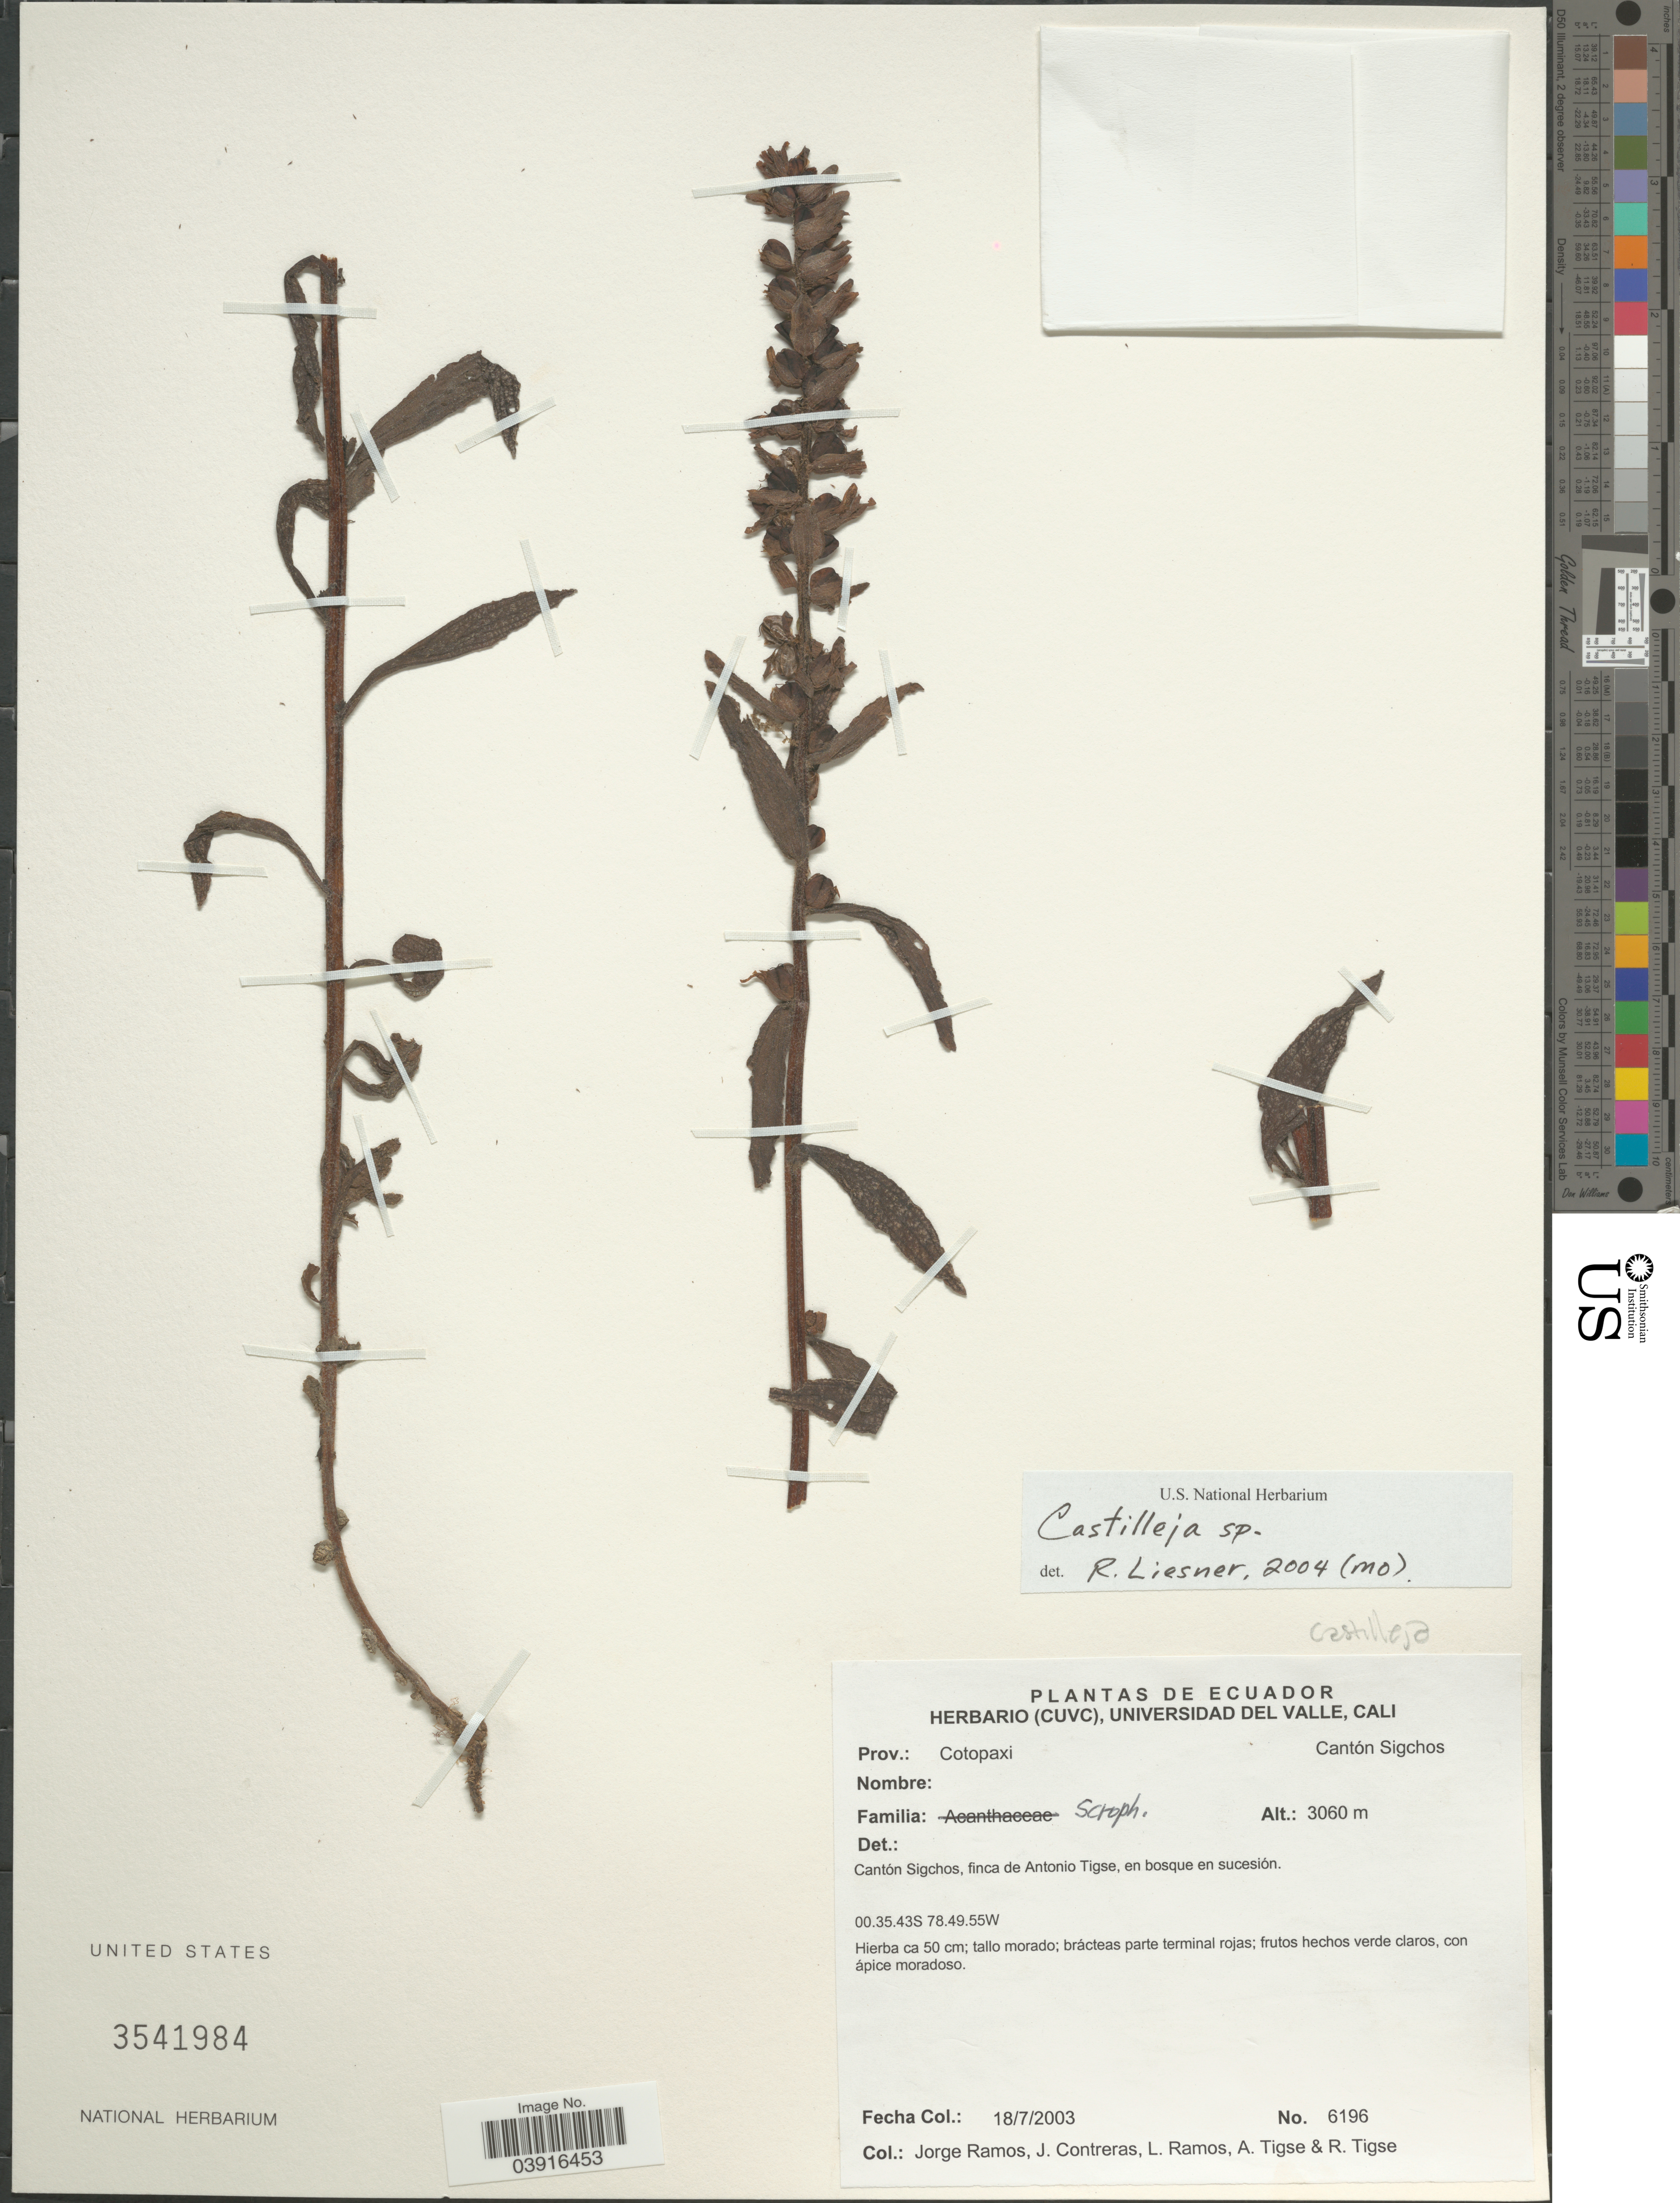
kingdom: Plantae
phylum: Tracheophyta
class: Magnoliopsida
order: Lamiales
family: Orobanchaceae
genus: Castilleja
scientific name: Castilleja sp.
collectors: J. Ramos, J. Contreras, L. Ramos, A. Tigse & R. Tigse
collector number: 6196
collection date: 2003-07-18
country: Ecuador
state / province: Cotopaxi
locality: Cantón Sigchos, finca de Antonio Tigse, en bosque en sucesión.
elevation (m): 3060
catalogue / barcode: US 3541984